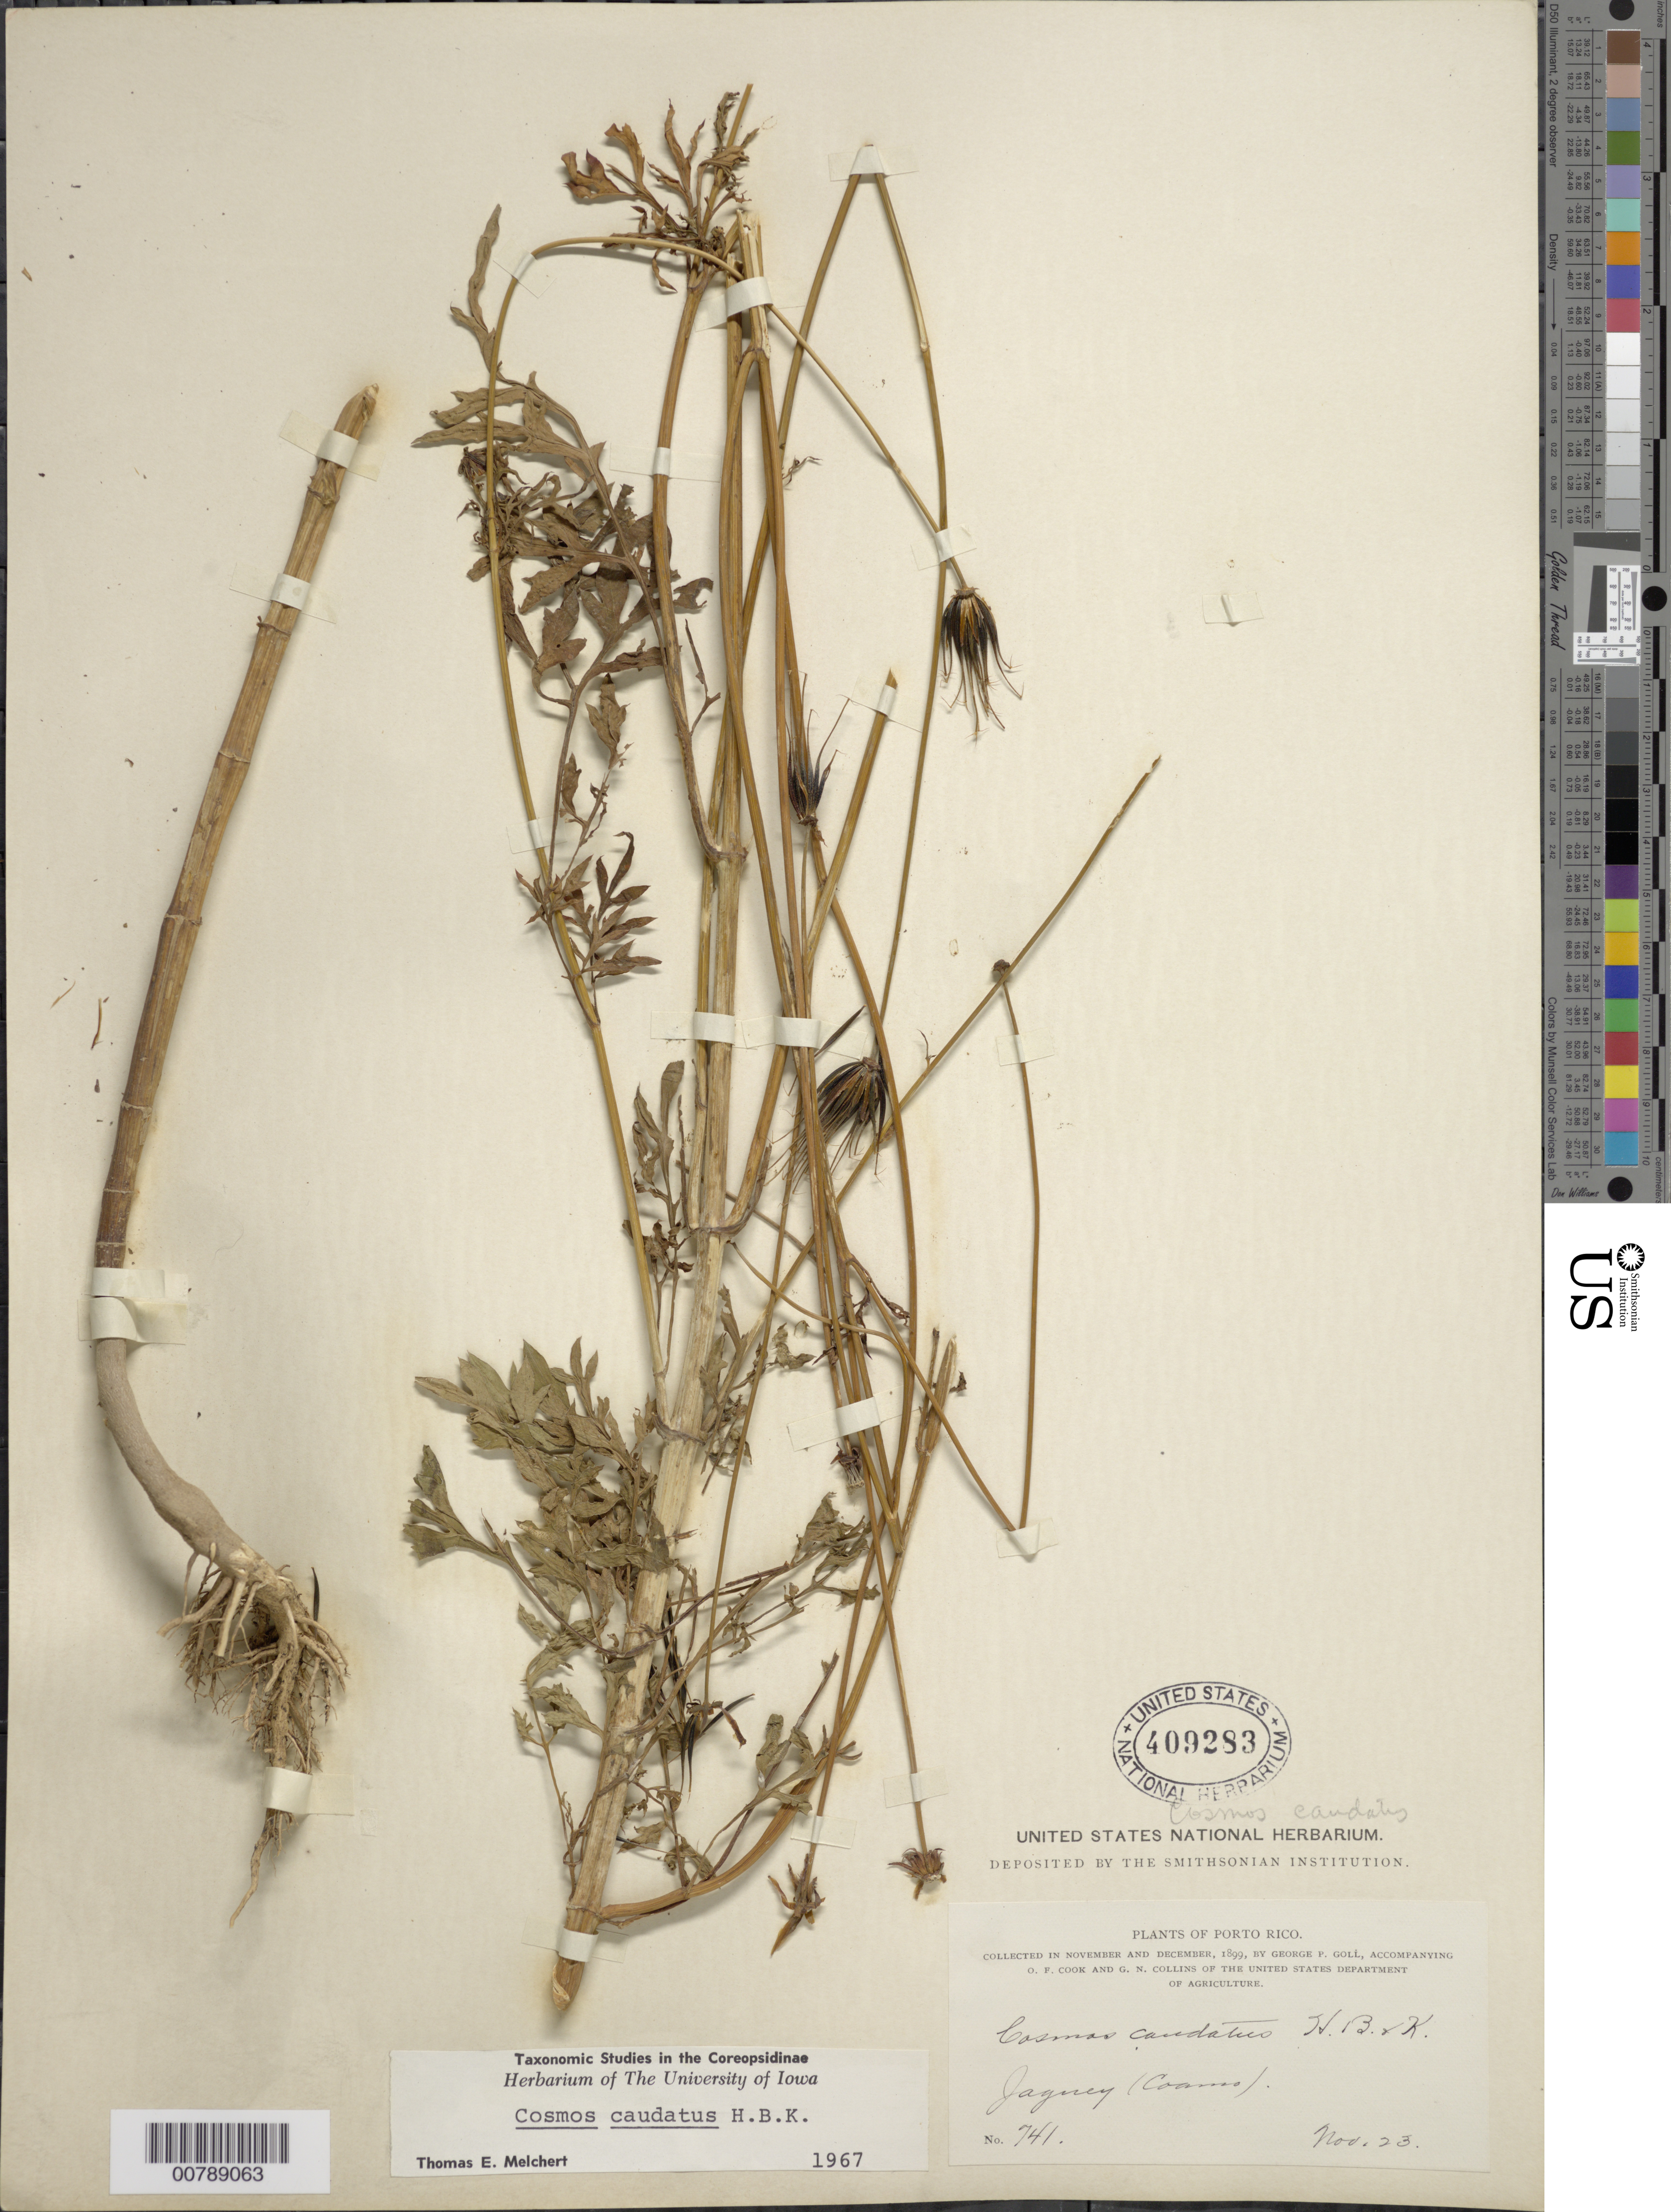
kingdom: Plantae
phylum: Tracheophyta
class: Magnoliopsida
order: Asterales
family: Asteraceae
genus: Cosmos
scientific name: Cosmos caudatus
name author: Kunth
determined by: Melchert, T. E.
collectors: G. Goll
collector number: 741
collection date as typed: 23 Nov 1899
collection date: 1899-11-23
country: Puerto Rico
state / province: Coamo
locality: Jaguey (Coamo)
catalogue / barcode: US 409283